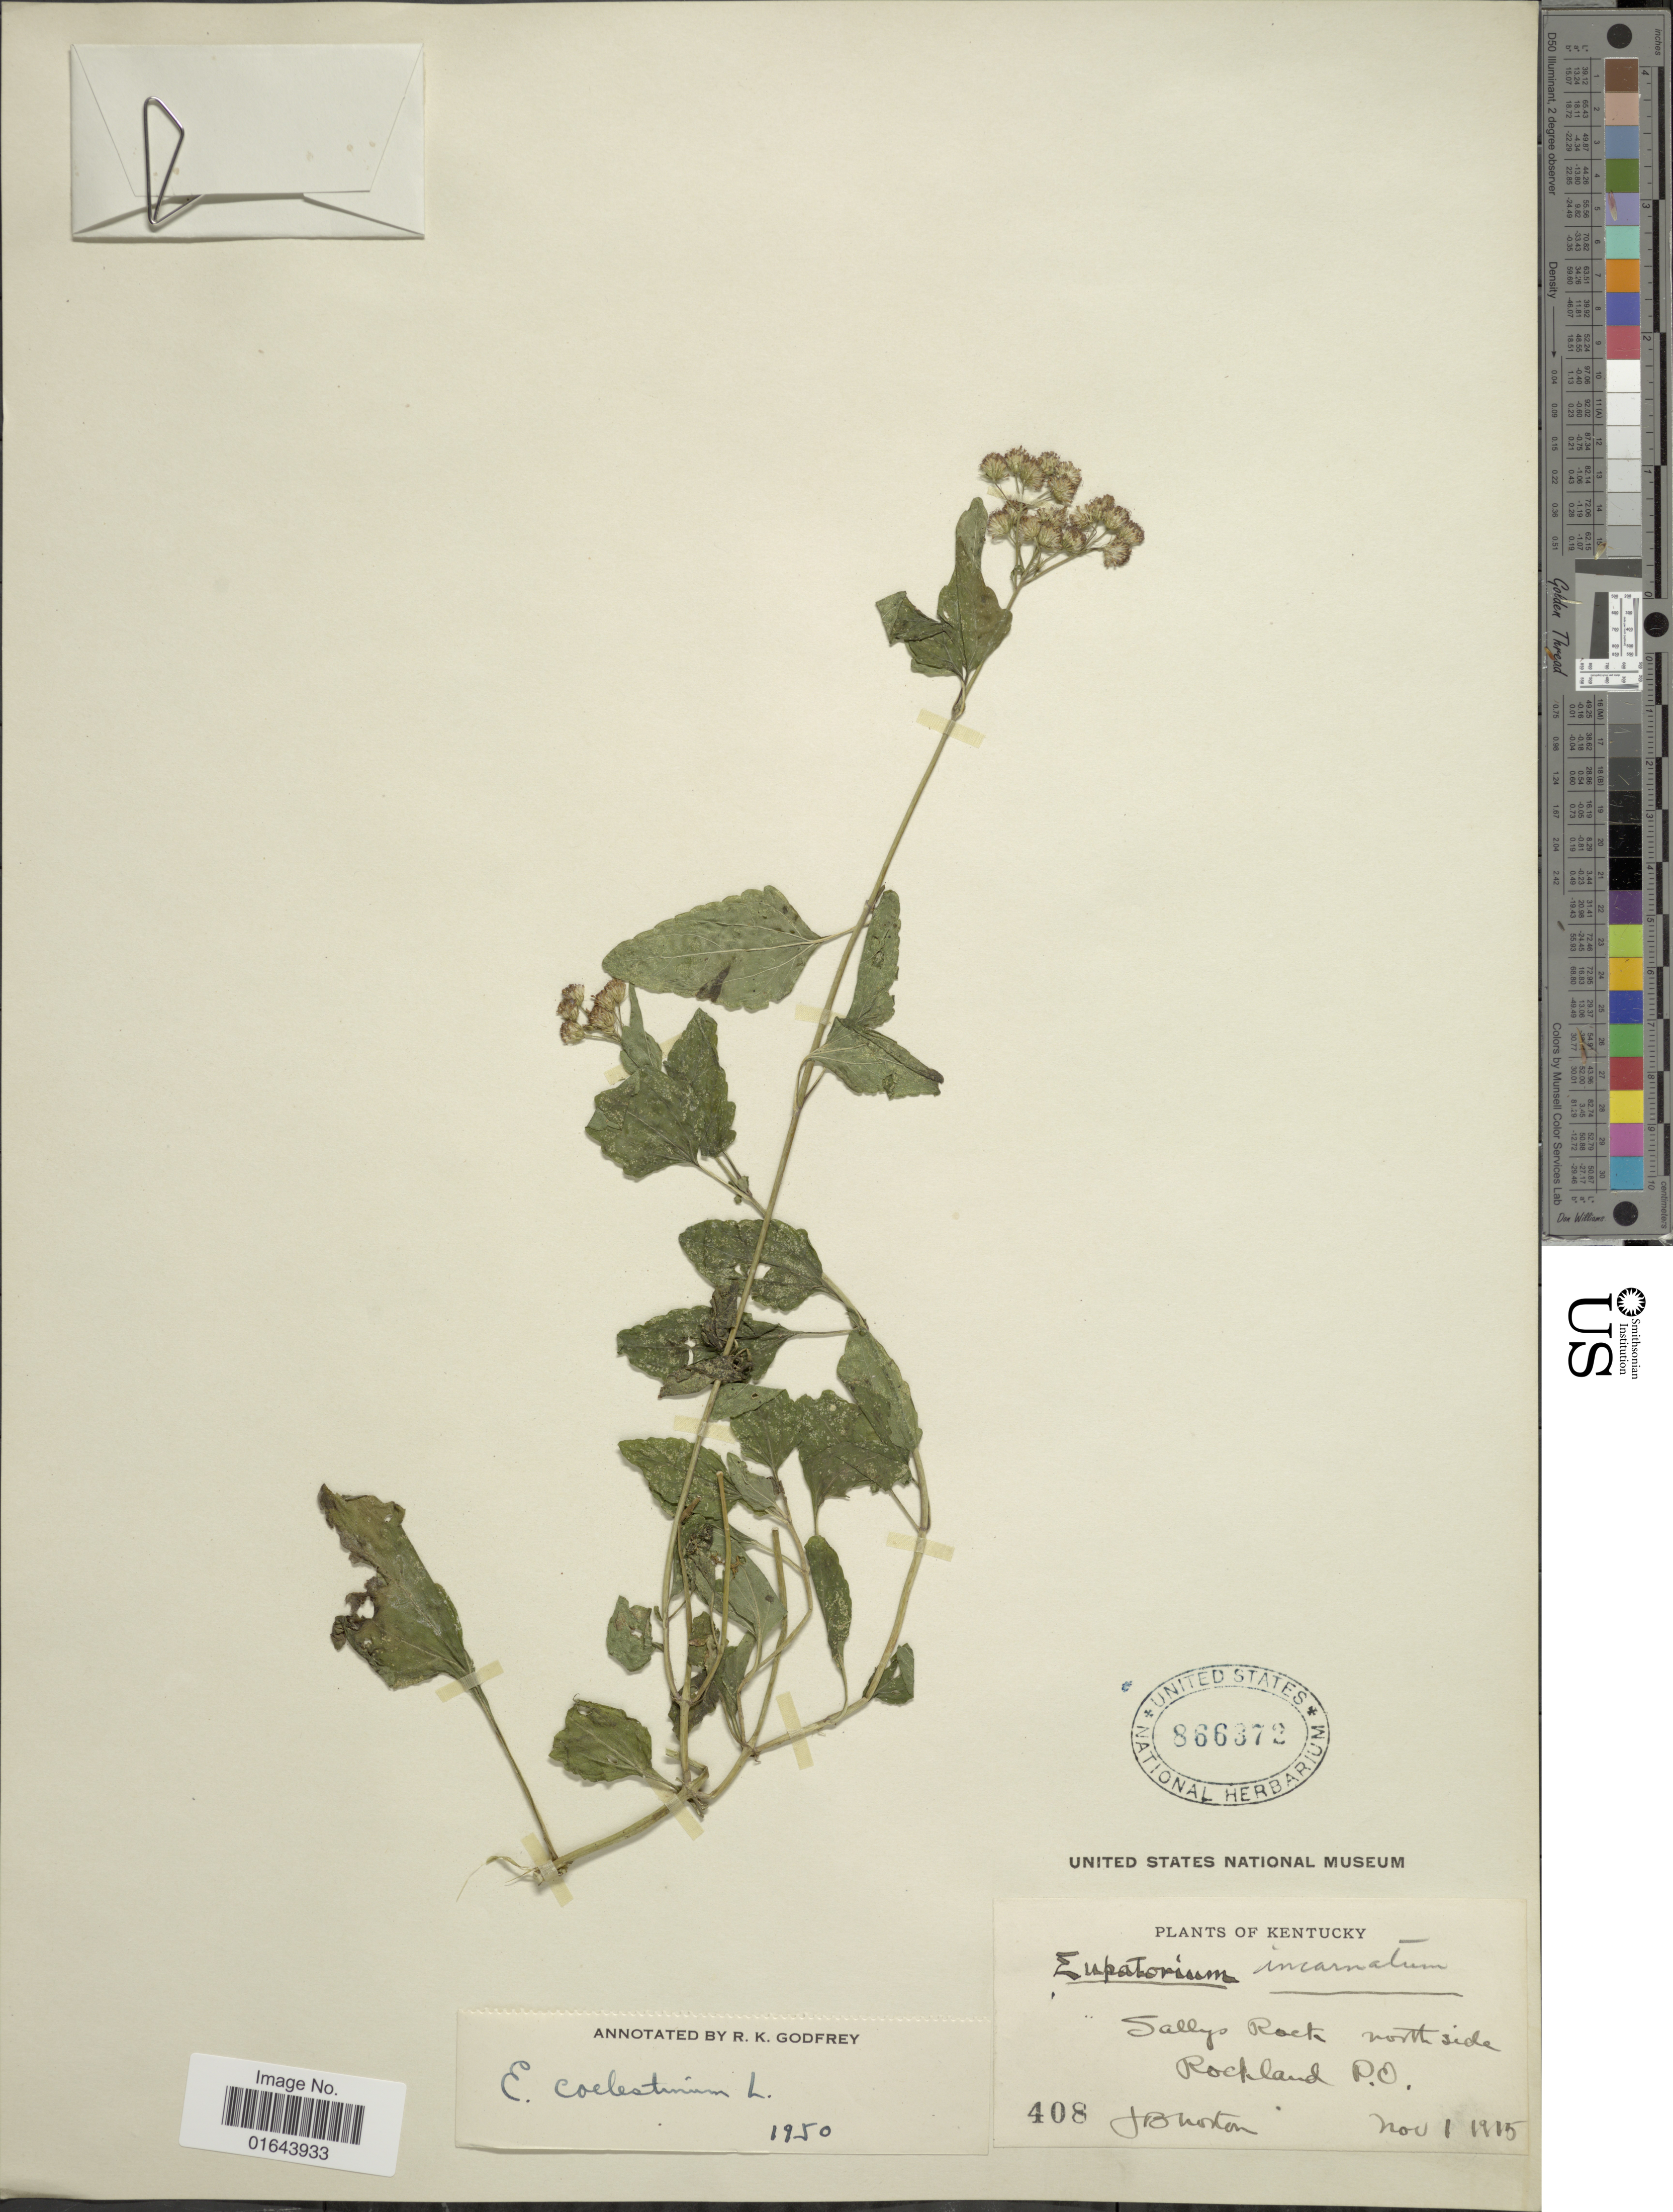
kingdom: Plantae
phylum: Tracheophyta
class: Magnoliopsida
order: Asterales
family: Asteraceae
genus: Conoclinium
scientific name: Conoclinium coelestinum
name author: (L.) DC.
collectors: J. B. Norton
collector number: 408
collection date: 1915-11-01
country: United States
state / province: Kentucky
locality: Sallys Rock north side Rockland P.O.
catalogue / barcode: US 866372